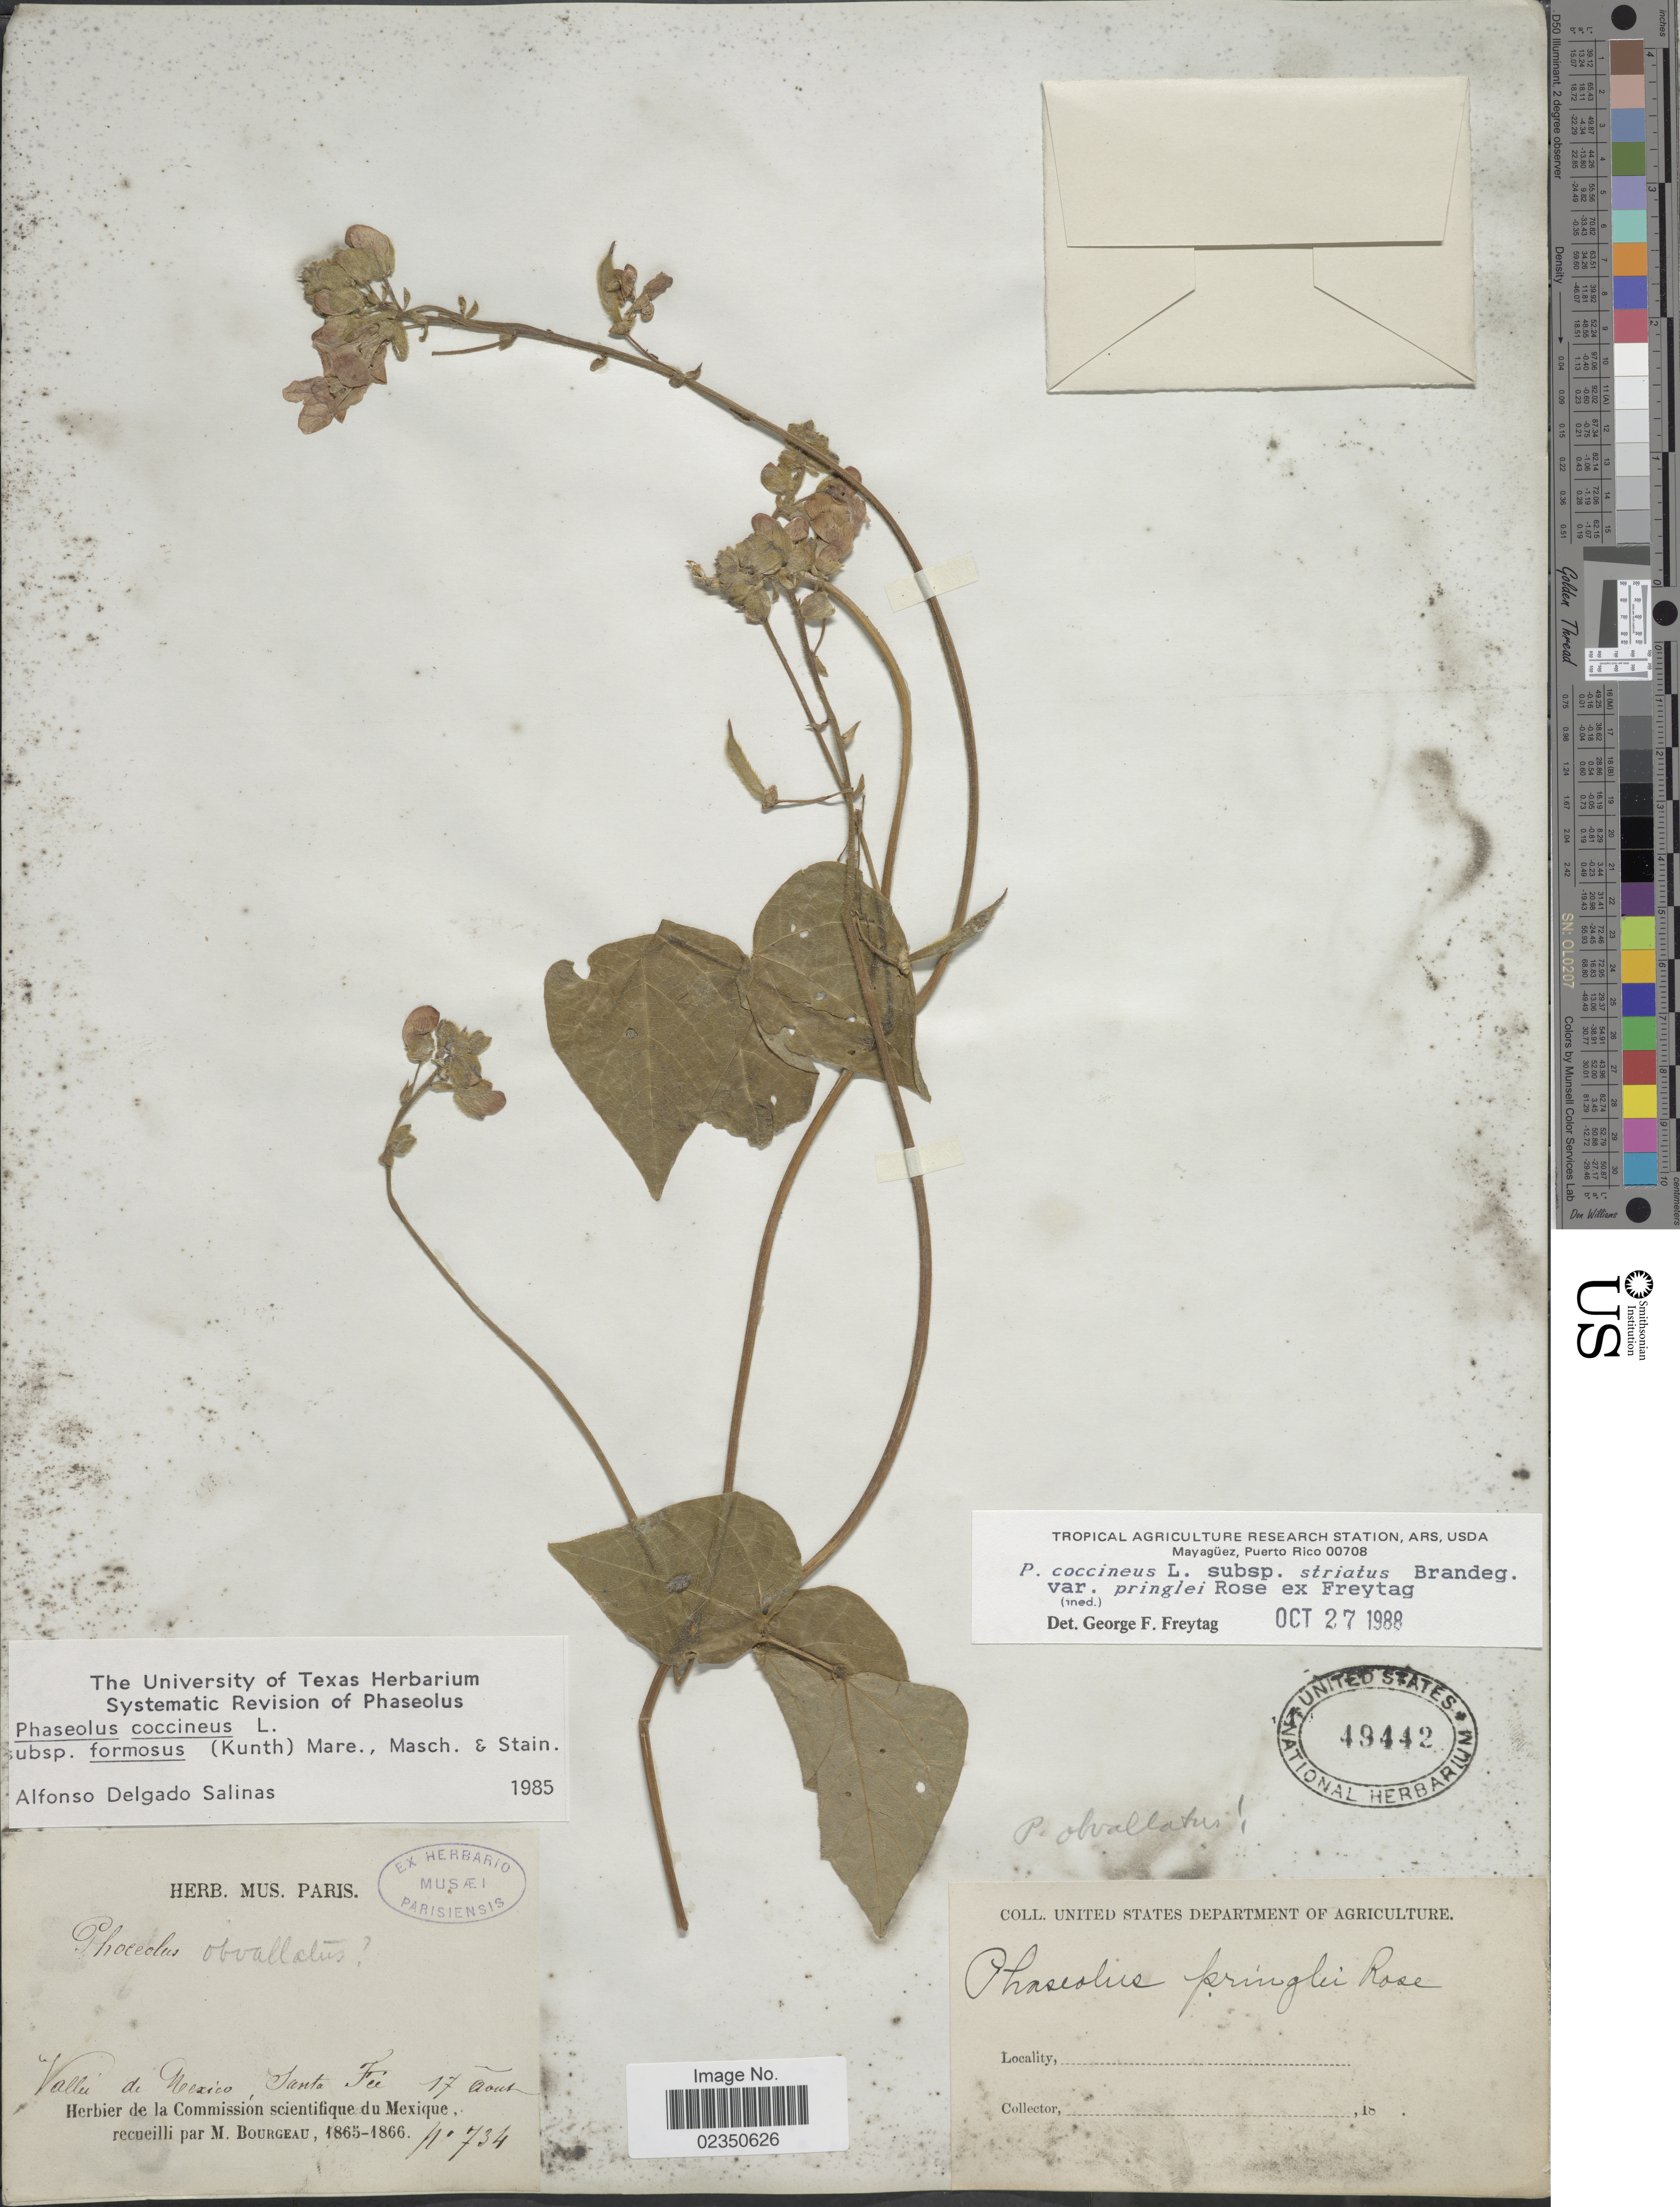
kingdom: Plantae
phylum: Tracheophyta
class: Magnoliopsida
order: Fabales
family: Fabaceae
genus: Phaseolus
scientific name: Phaseolus coccineus var. pringlei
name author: Rose ex Freytag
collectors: M. Bourgeau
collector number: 734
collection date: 1865-08-17/1866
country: Mexico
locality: Valleei du Mexico, Santa Fe.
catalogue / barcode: US 49442